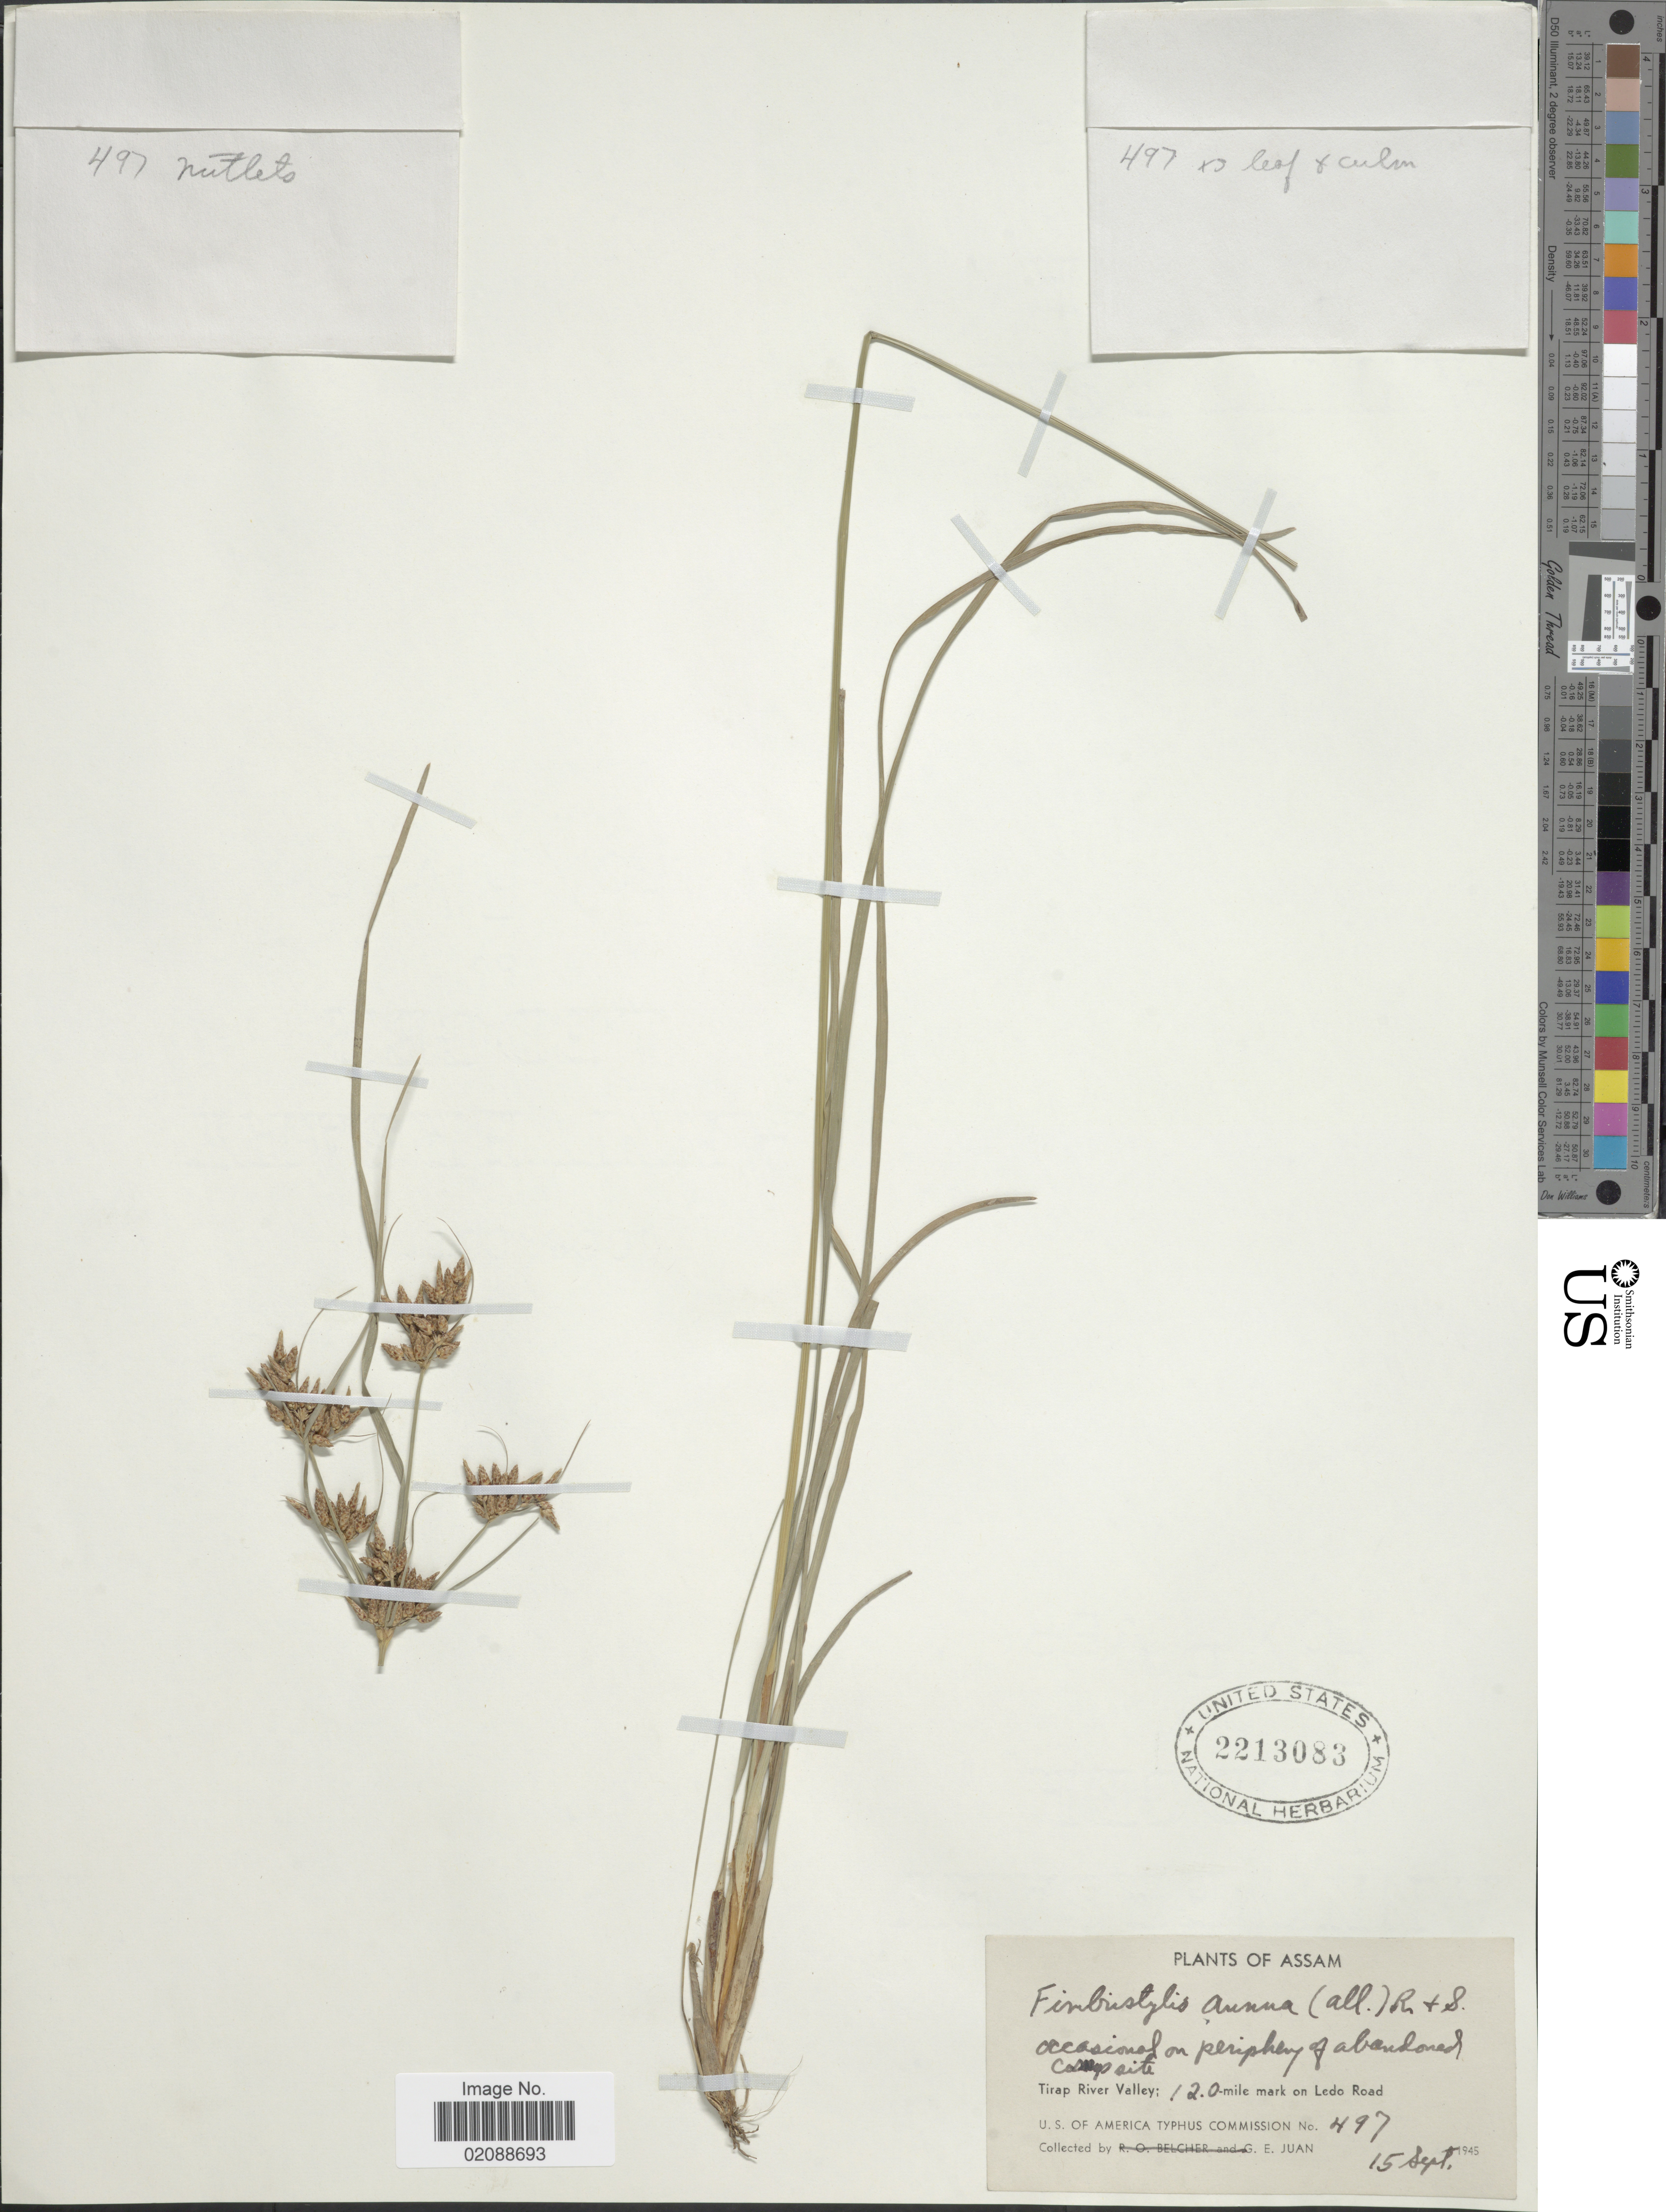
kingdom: Plantae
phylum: Tracheophyta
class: Liliopsida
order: Poales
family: Cyperaceae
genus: Fimbristylis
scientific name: Fimbristylis annua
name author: (All.) Roem. & Schult.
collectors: G. Juan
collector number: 497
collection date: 1945-09-15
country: India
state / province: Assam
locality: Tirap River Valley; 12.0 mile mark on Ledo Road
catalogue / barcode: US 2213083